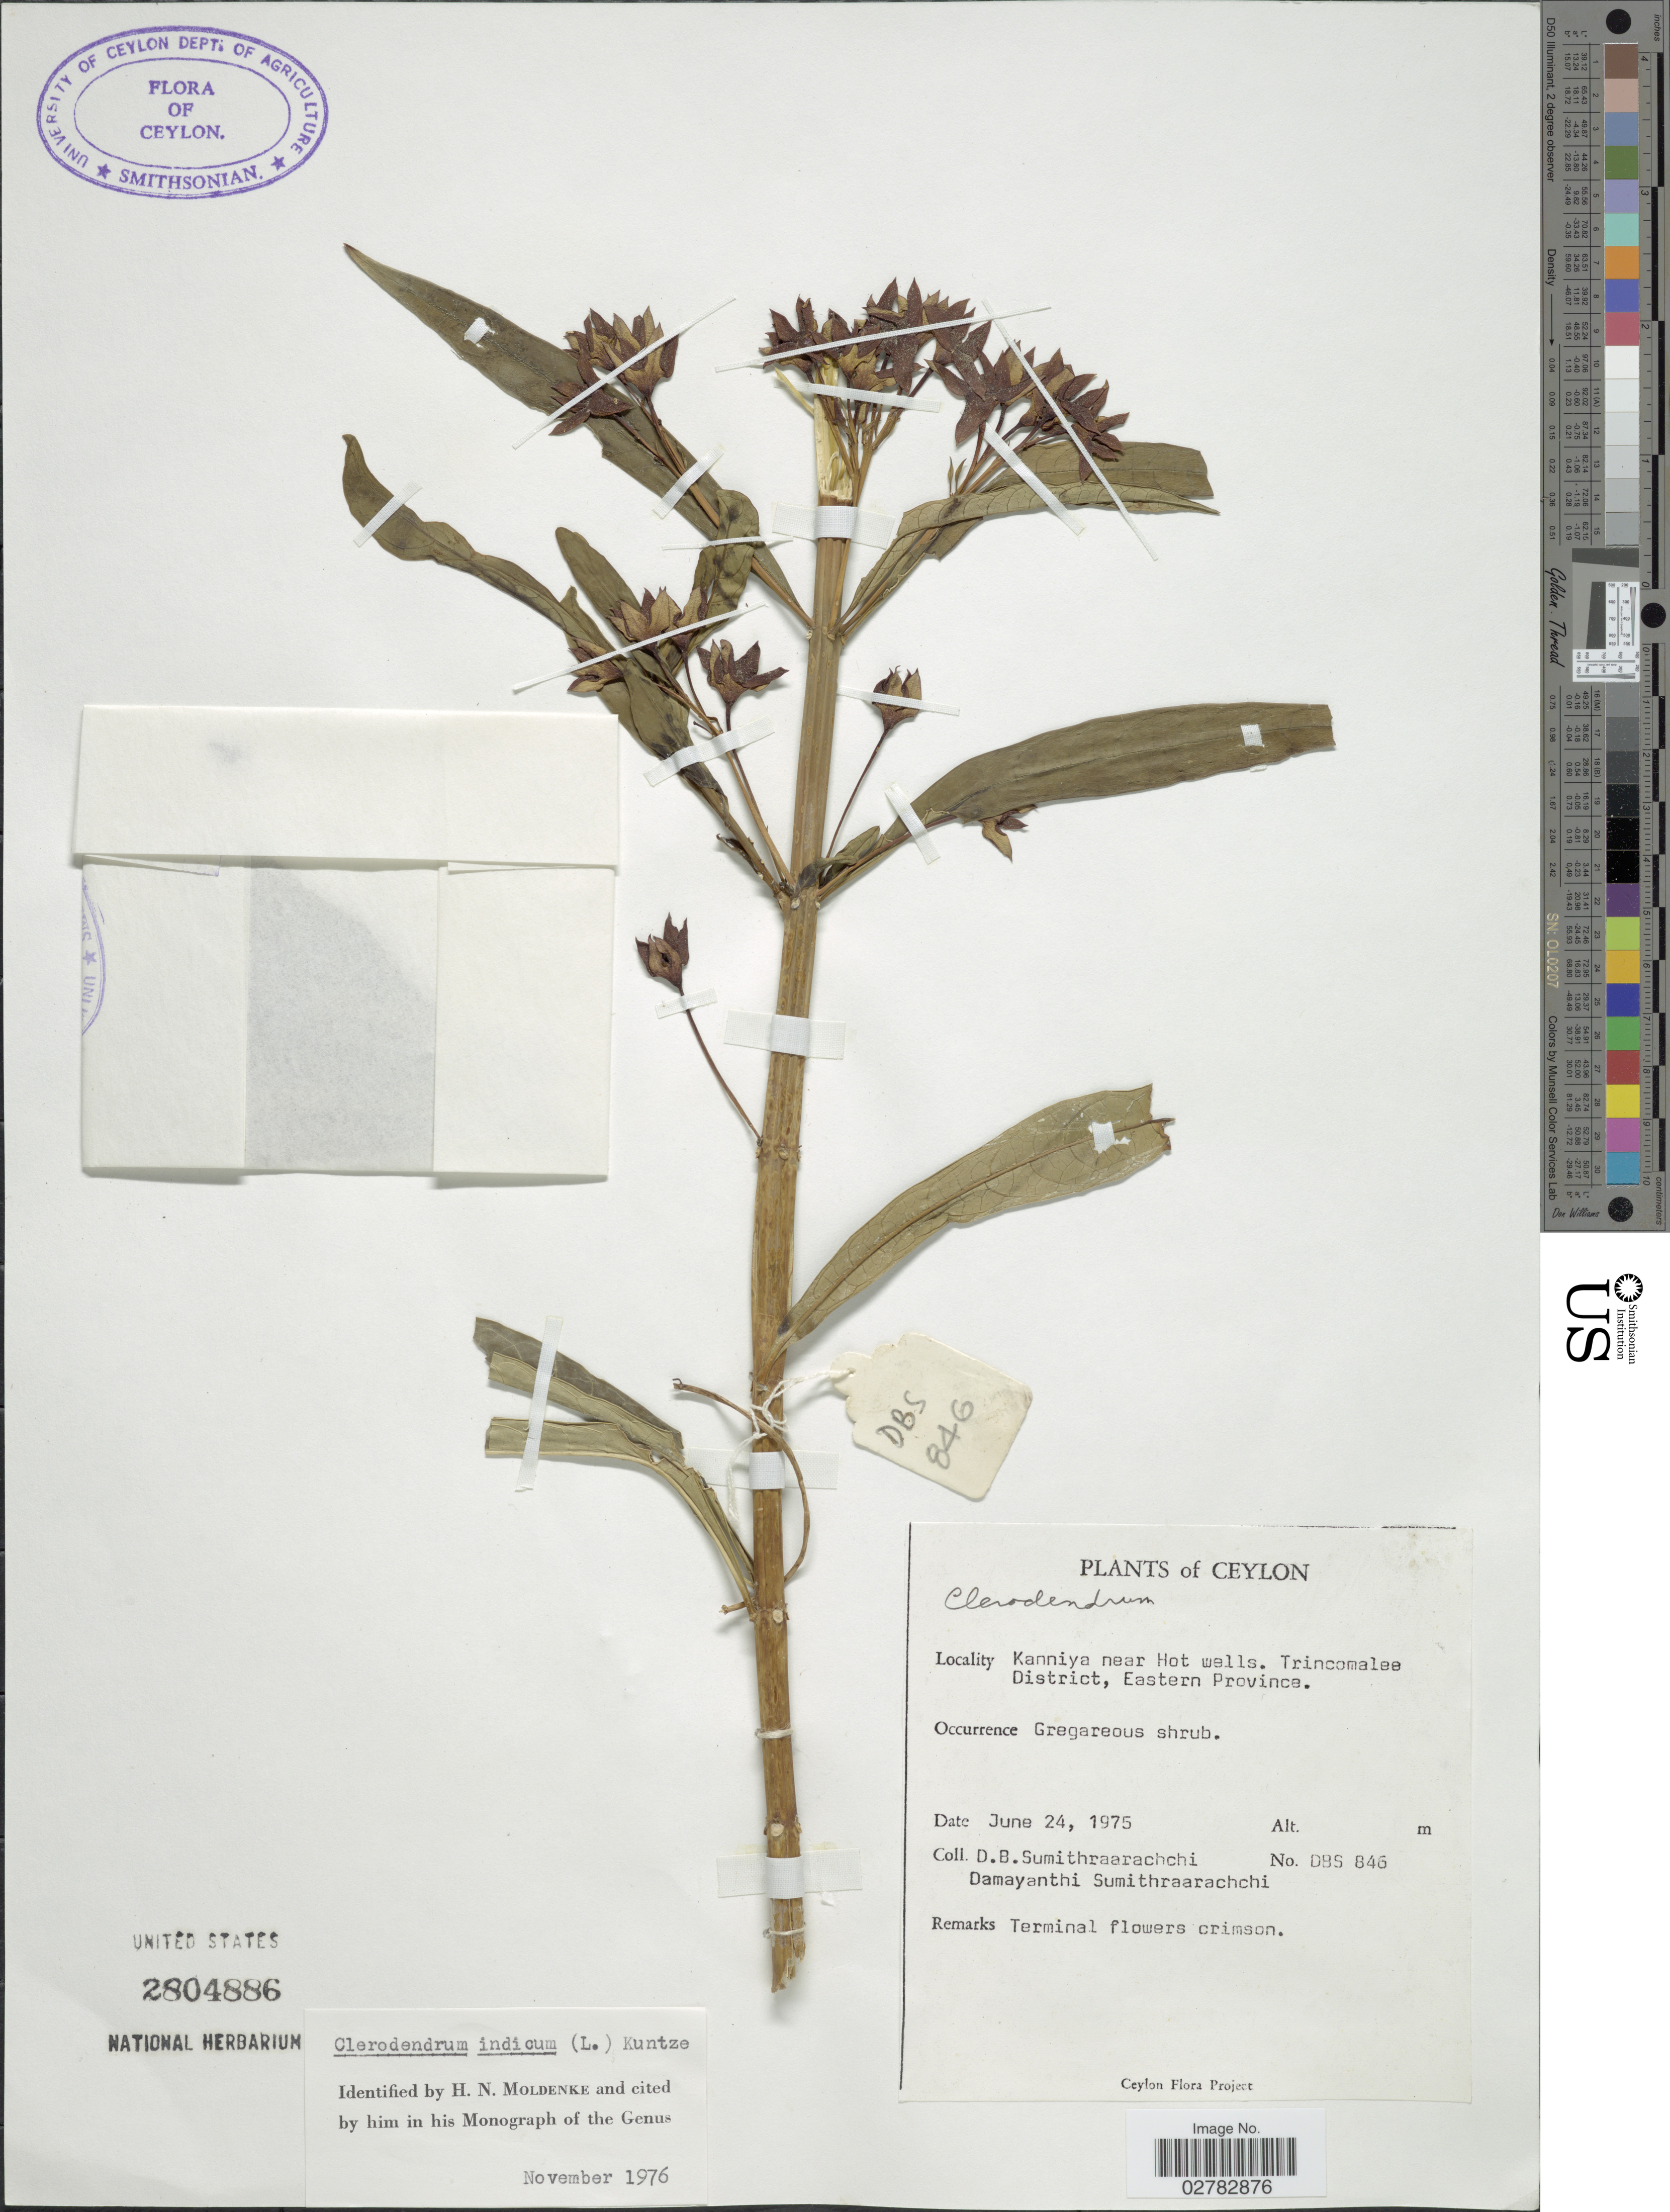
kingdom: Plantae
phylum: Tracheophyta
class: Magnoliopsida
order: Lamiales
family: Lamiaceae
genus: Clerodendrum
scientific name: Clerodendrum indicum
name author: (L.) Kuntze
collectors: D. B. Sumithraarachchi & D. Sumithraarachchi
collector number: DBS846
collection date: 1975-06-24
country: Sri Lanka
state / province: Eastern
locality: Ceylon. Kanniya near Hot wells. Trincomalee District.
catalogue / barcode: US 2804886